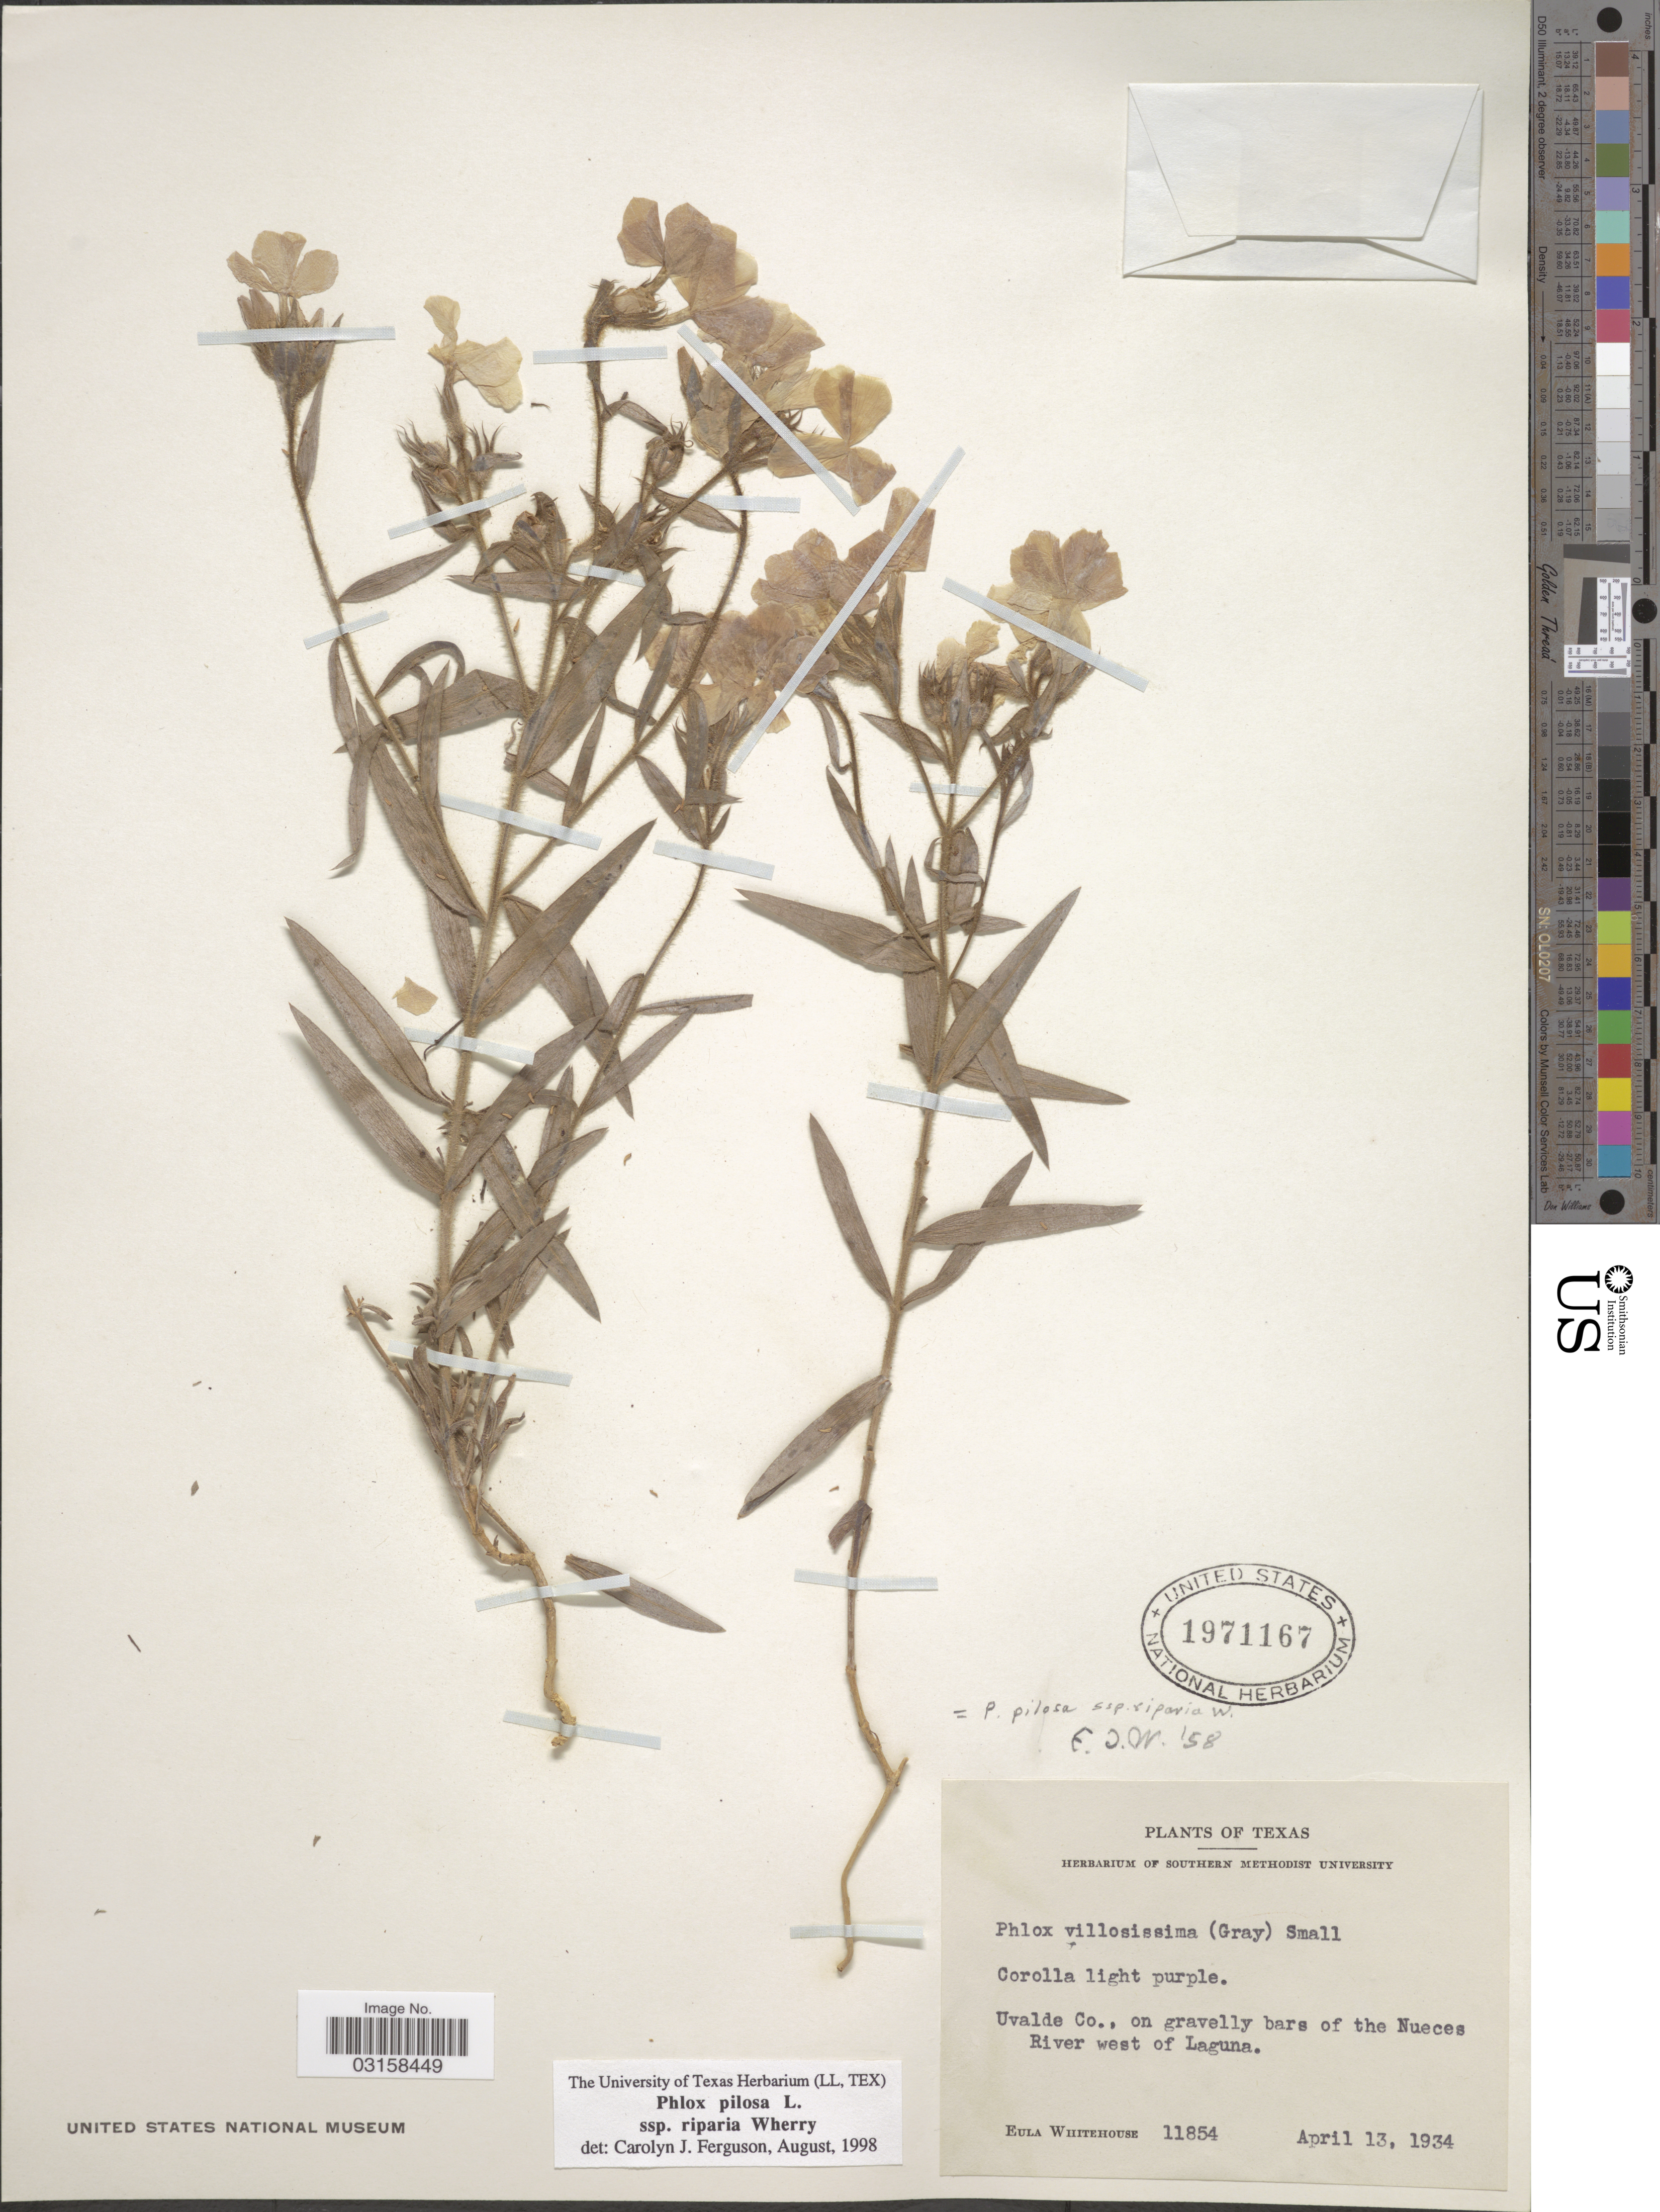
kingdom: Plantae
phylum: Tracheophyta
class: Magnoliopsida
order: Ericales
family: Polemoniaceae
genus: Phlox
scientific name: Phlox pilosa subsp. riparia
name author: Wherry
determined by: Ferguson, C. J.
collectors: E. Whitehouse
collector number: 11854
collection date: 1934-04-13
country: United States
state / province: Texas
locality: Uvalde Co., on gravelly bars of the Nueces River west of Laguna.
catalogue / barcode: US 1971167